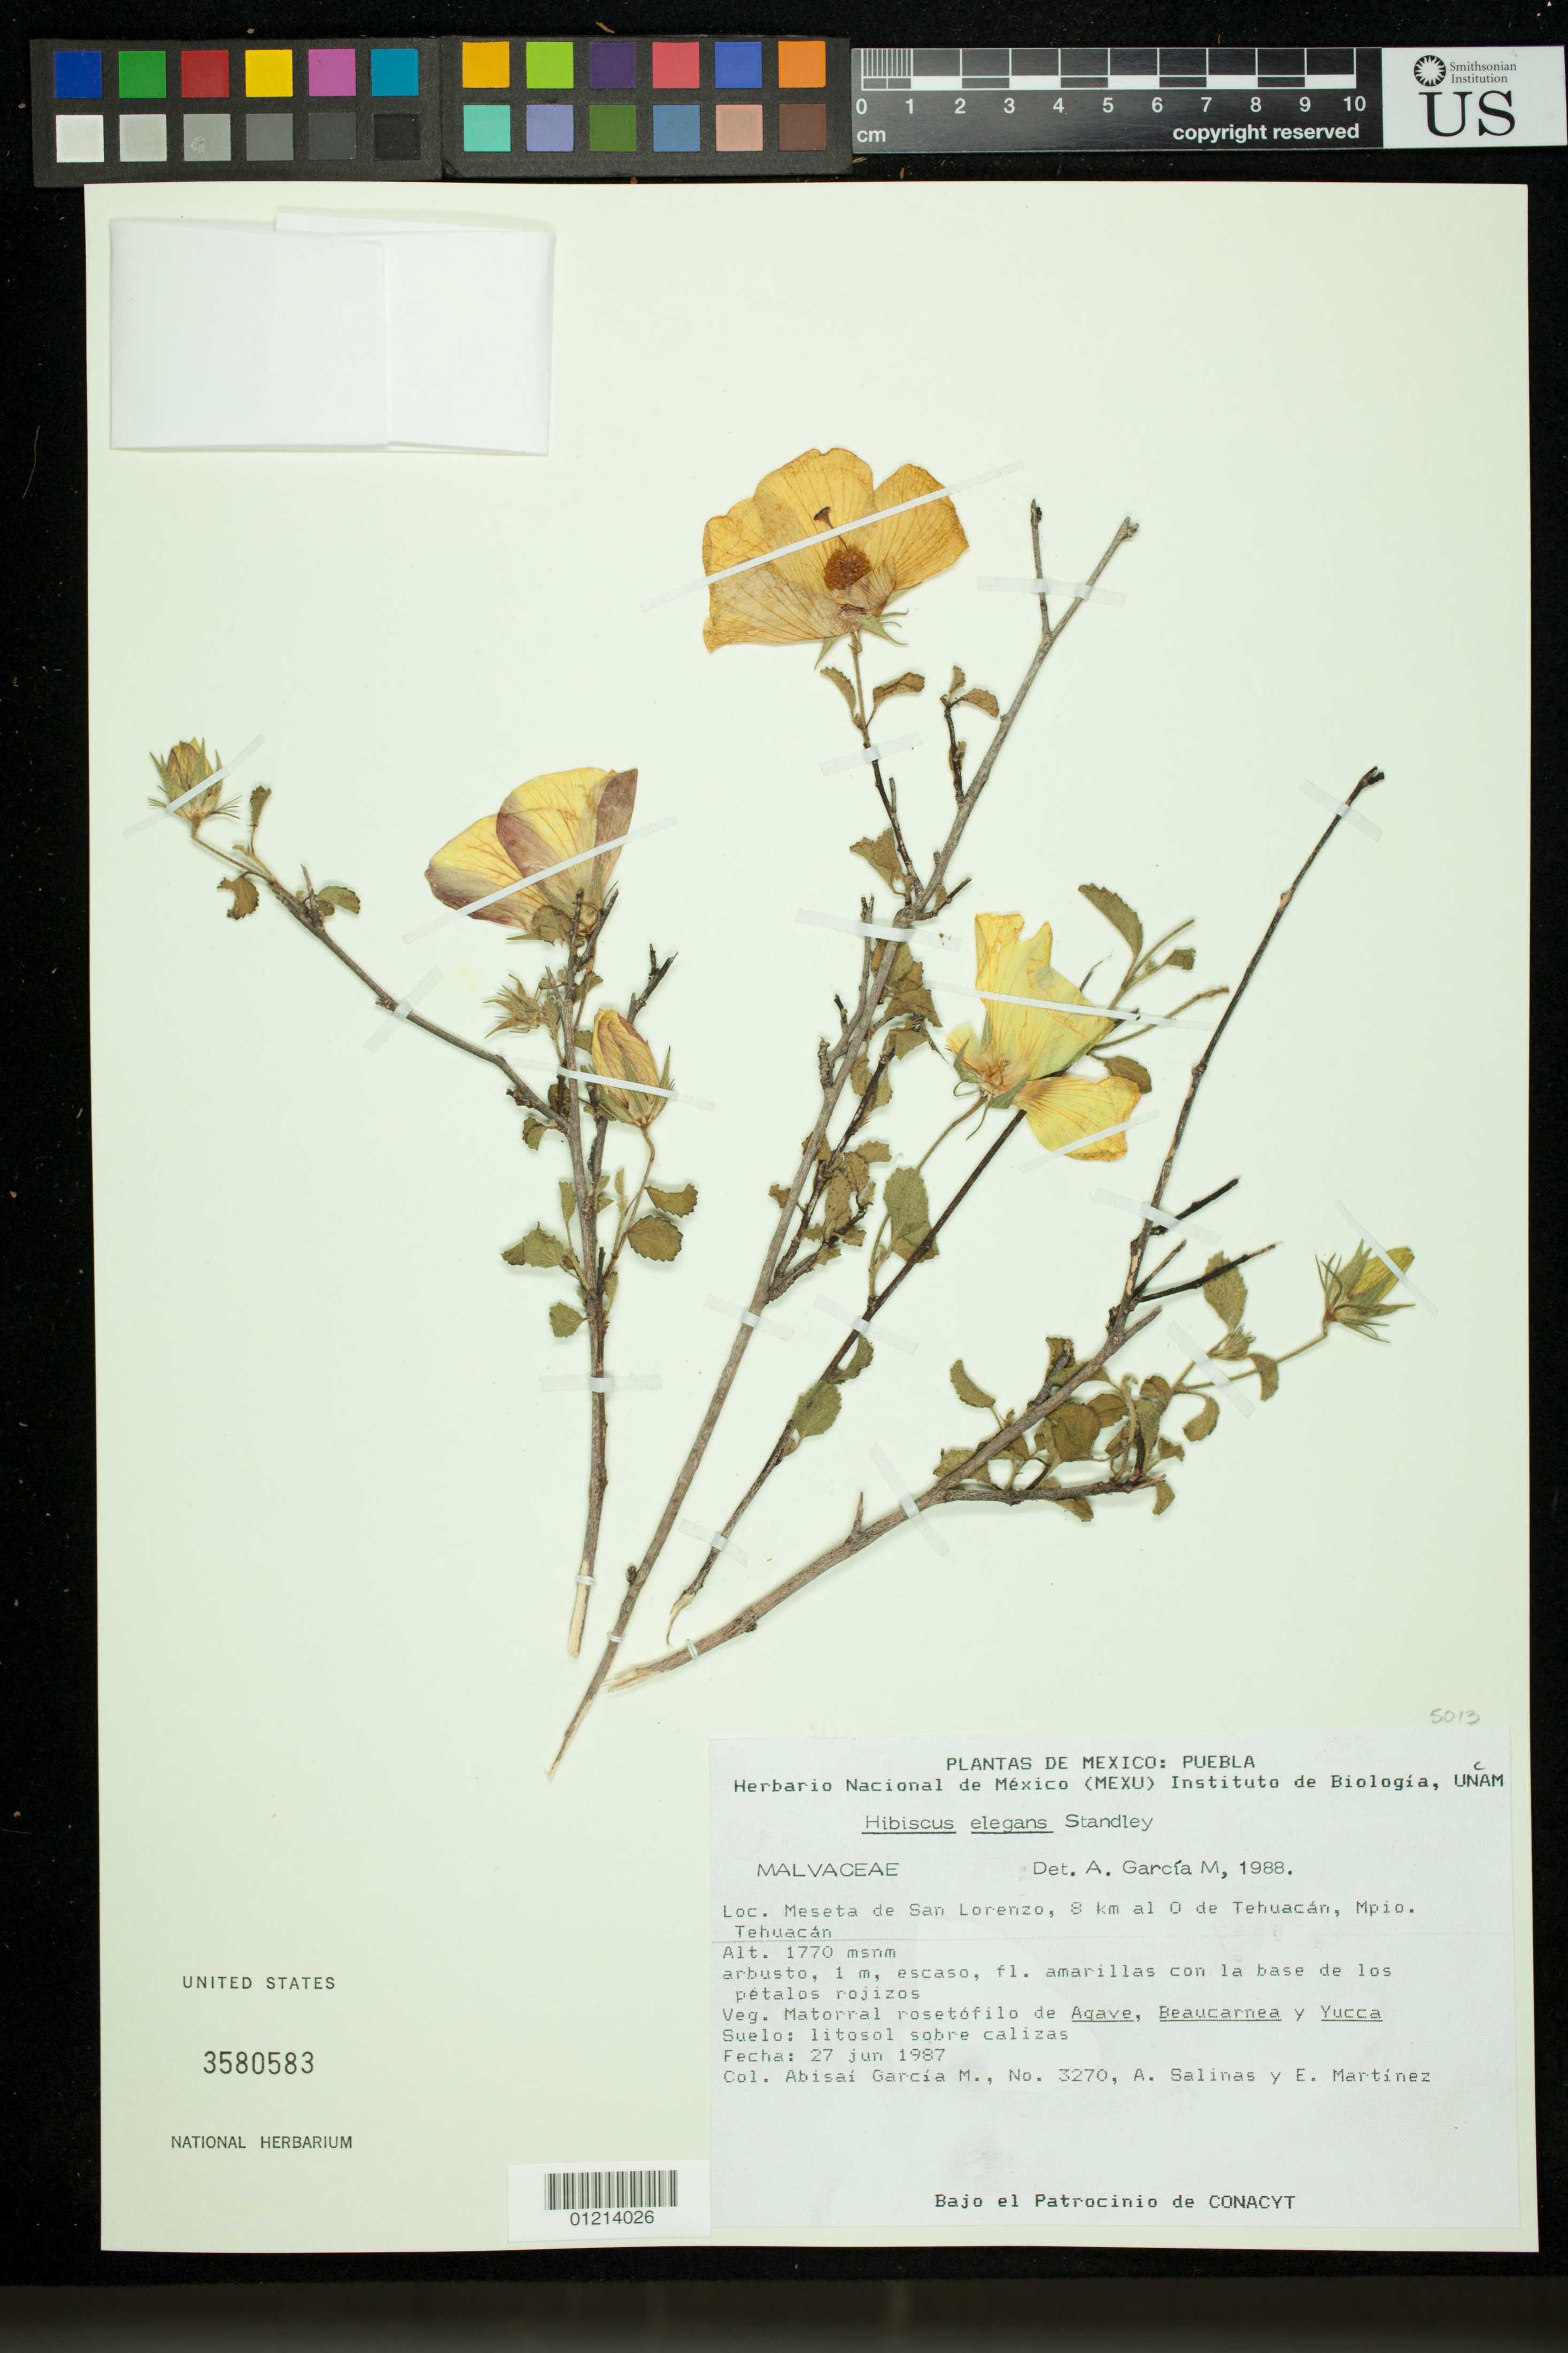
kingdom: Plantae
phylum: Tracheophyta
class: Magnoliopsida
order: Malvales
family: Malvaceae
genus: Hibiscus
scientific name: Hibiscus elegans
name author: Standl.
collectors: A. García-Mendoza, A. Salinas & E. Martínez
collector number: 3270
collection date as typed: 27 Jul 1987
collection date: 1987-07-27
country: Mexico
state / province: Puebla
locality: Puebla: Meseta de San Lorenzo, 8 km al O de Tehuacan, Mpio. Tehuacan.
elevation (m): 1770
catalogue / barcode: US 3580583